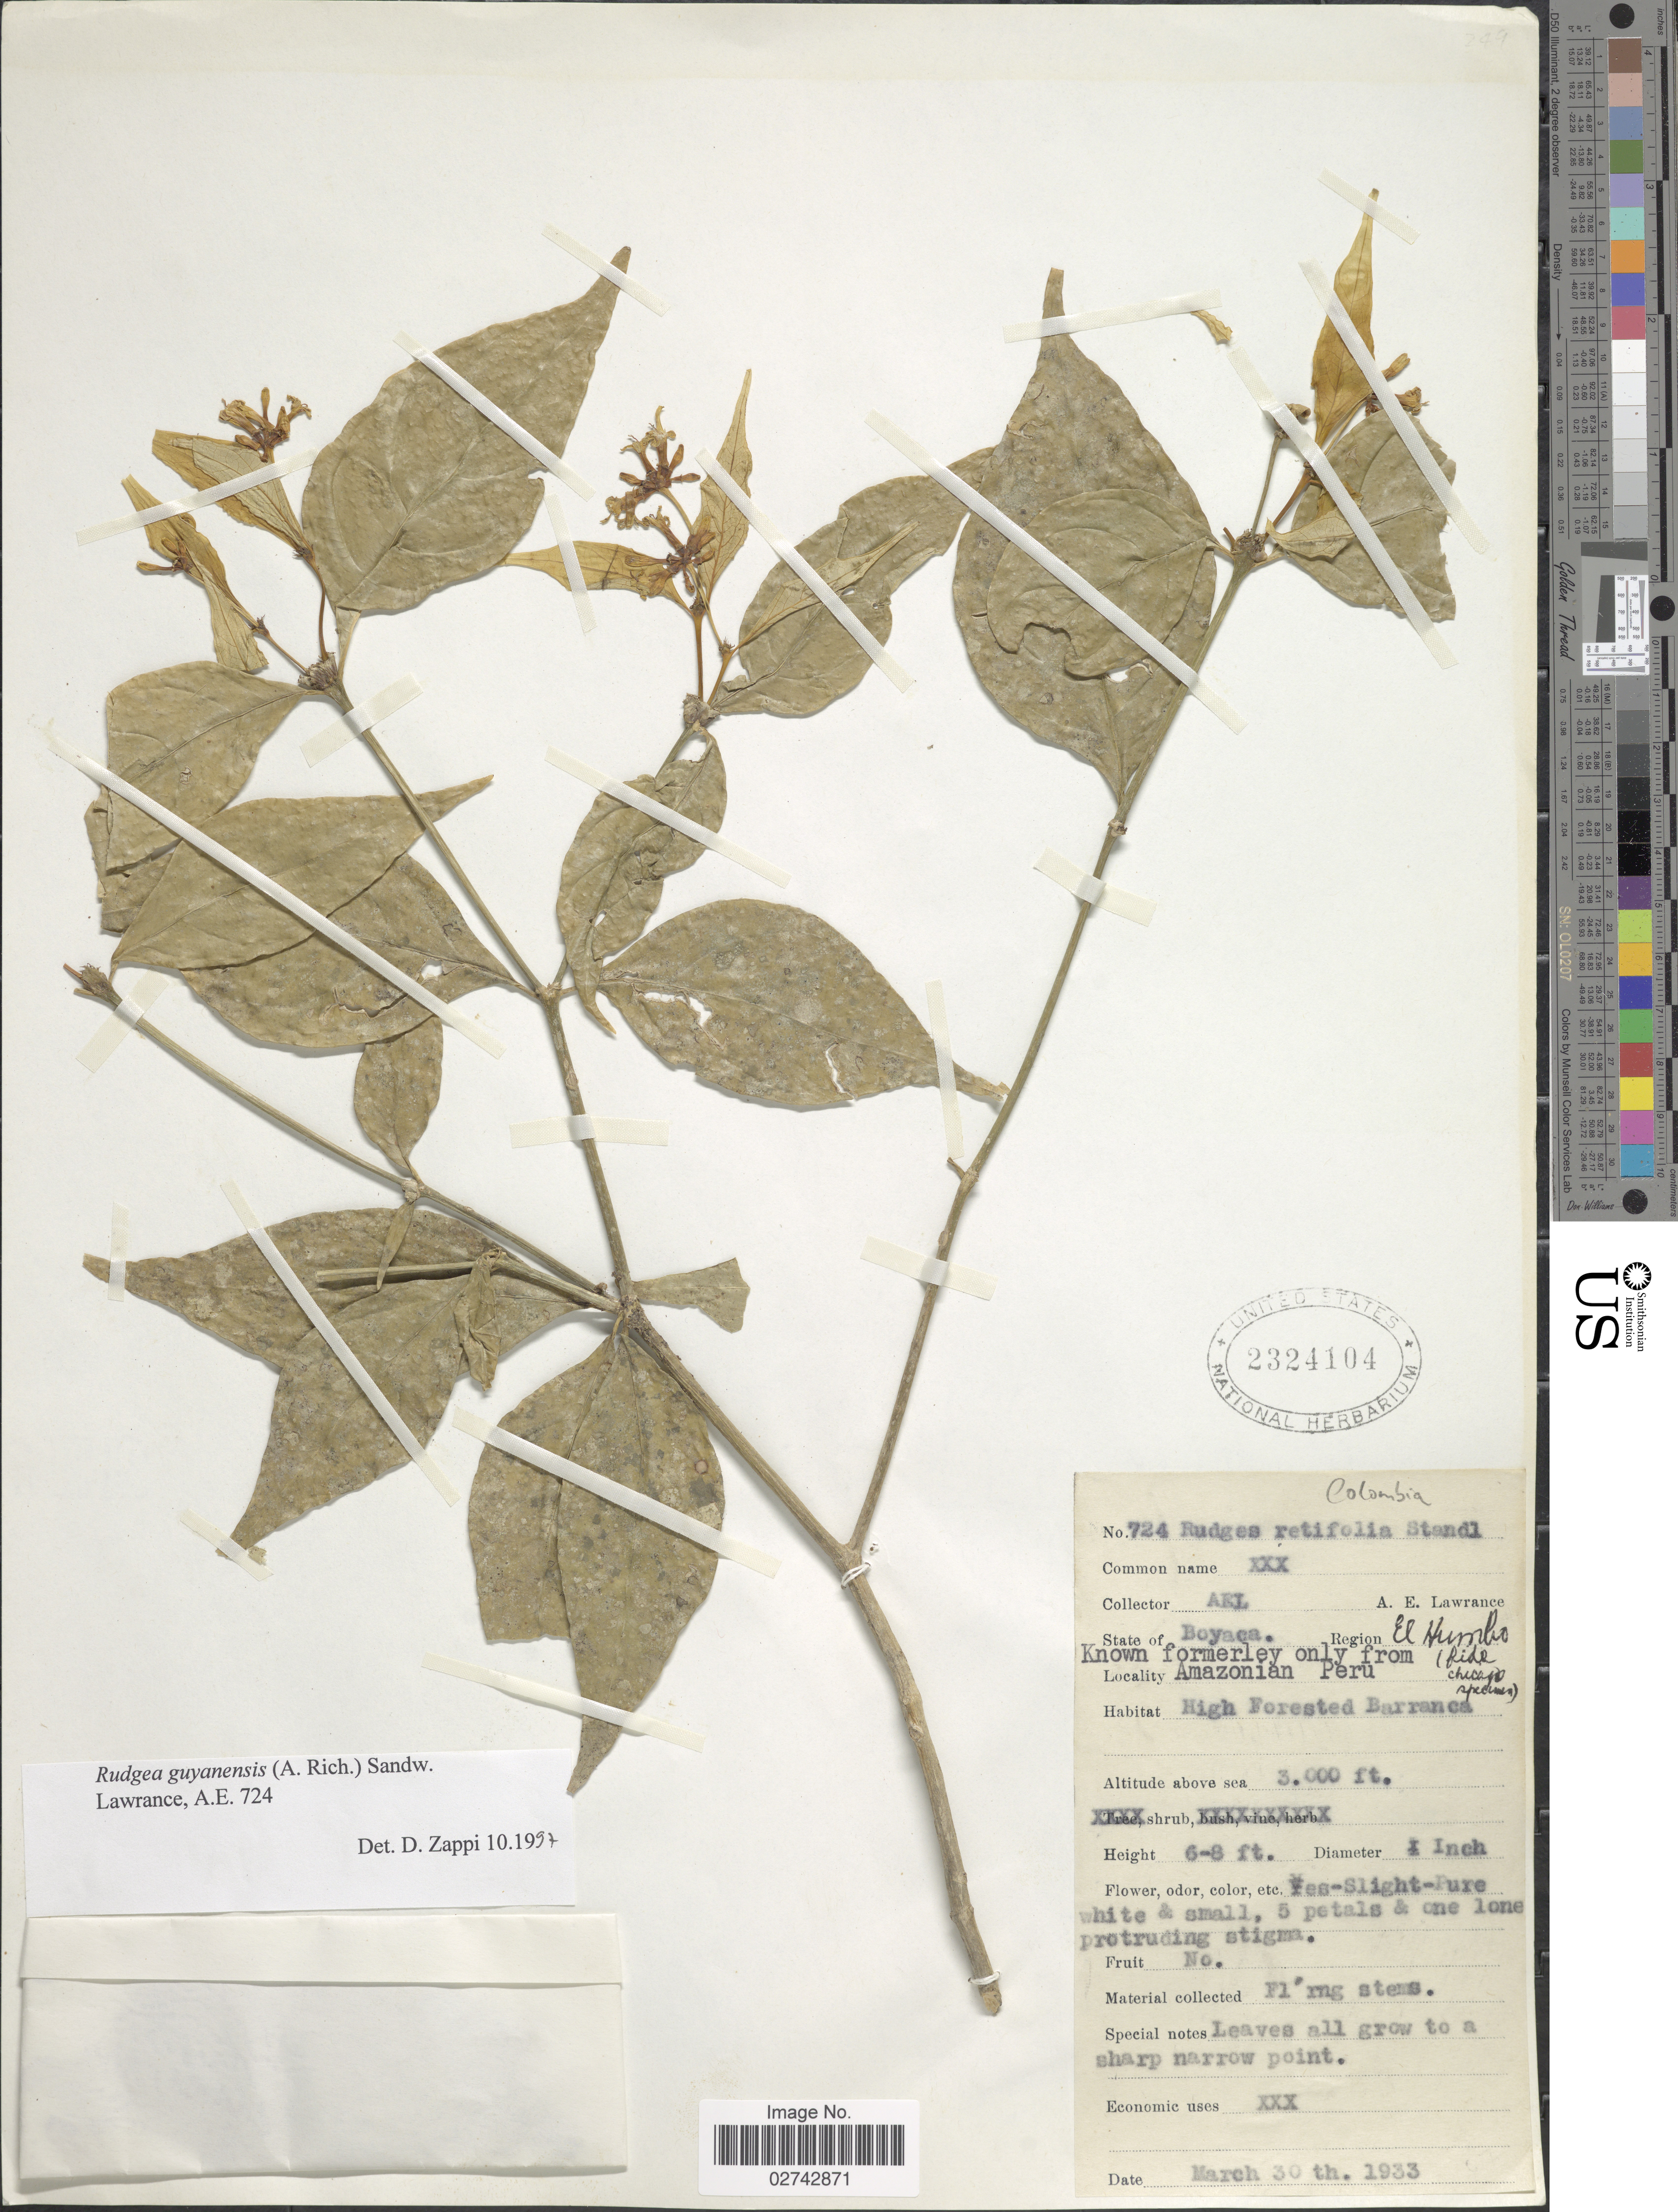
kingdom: Plantae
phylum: Tracheophyta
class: Magnoliopsida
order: Gentianales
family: Rubiaceae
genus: Rudgea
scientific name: Rudgea guyanensis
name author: (A. Rich.) Sandwith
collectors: A. Lawrance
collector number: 724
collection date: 1933-03-30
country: Colombia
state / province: Boyacá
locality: Region El Humbo. Know formerly only from Amazonian Peru.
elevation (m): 914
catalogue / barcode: US 2324104